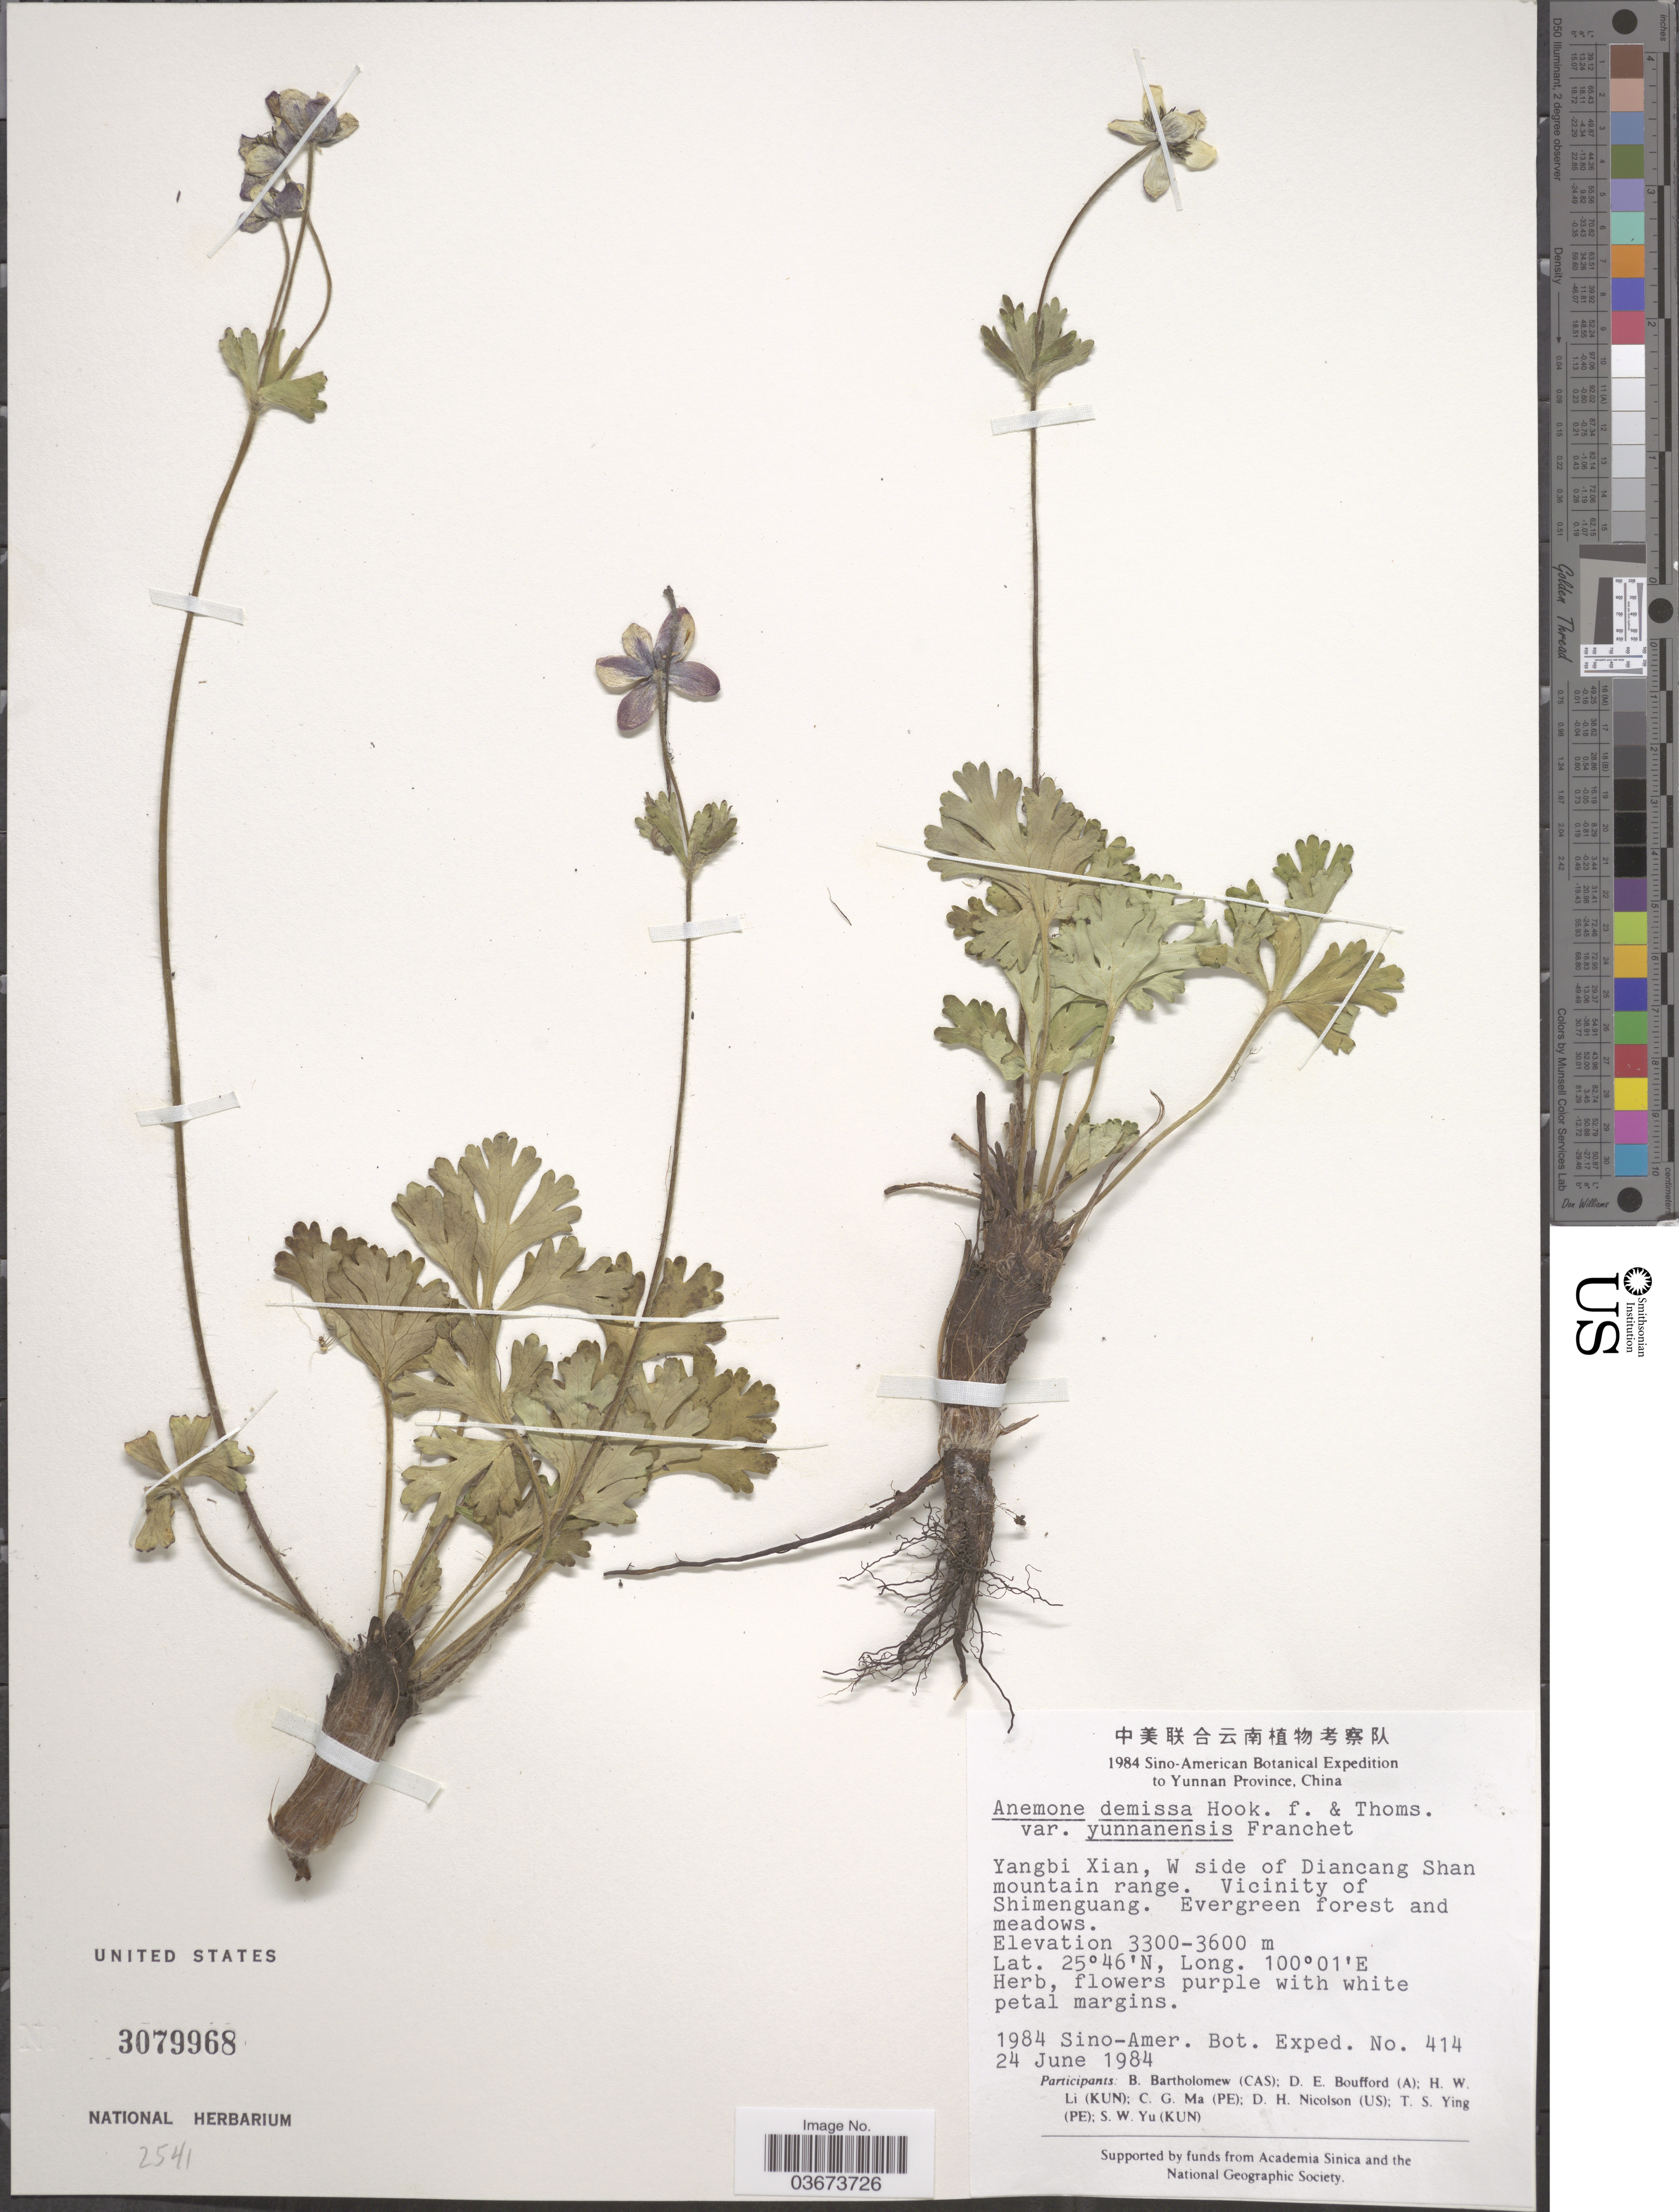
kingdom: Plantae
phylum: Tracheophyta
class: Magnoliopsida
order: Ranunculales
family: Ranunculaceae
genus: Anemone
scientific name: Anemone demissa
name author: (Thomson) Hook.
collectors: Sino-Amer. Bot. Exped. 1984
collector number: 414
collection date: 1984-06-24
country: China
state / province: Yunnan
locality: Yangbi Xian, W side of Diancang Shan mountain range. Vicinity of Shimenguang.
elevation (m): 3300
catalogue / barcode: US 3079968